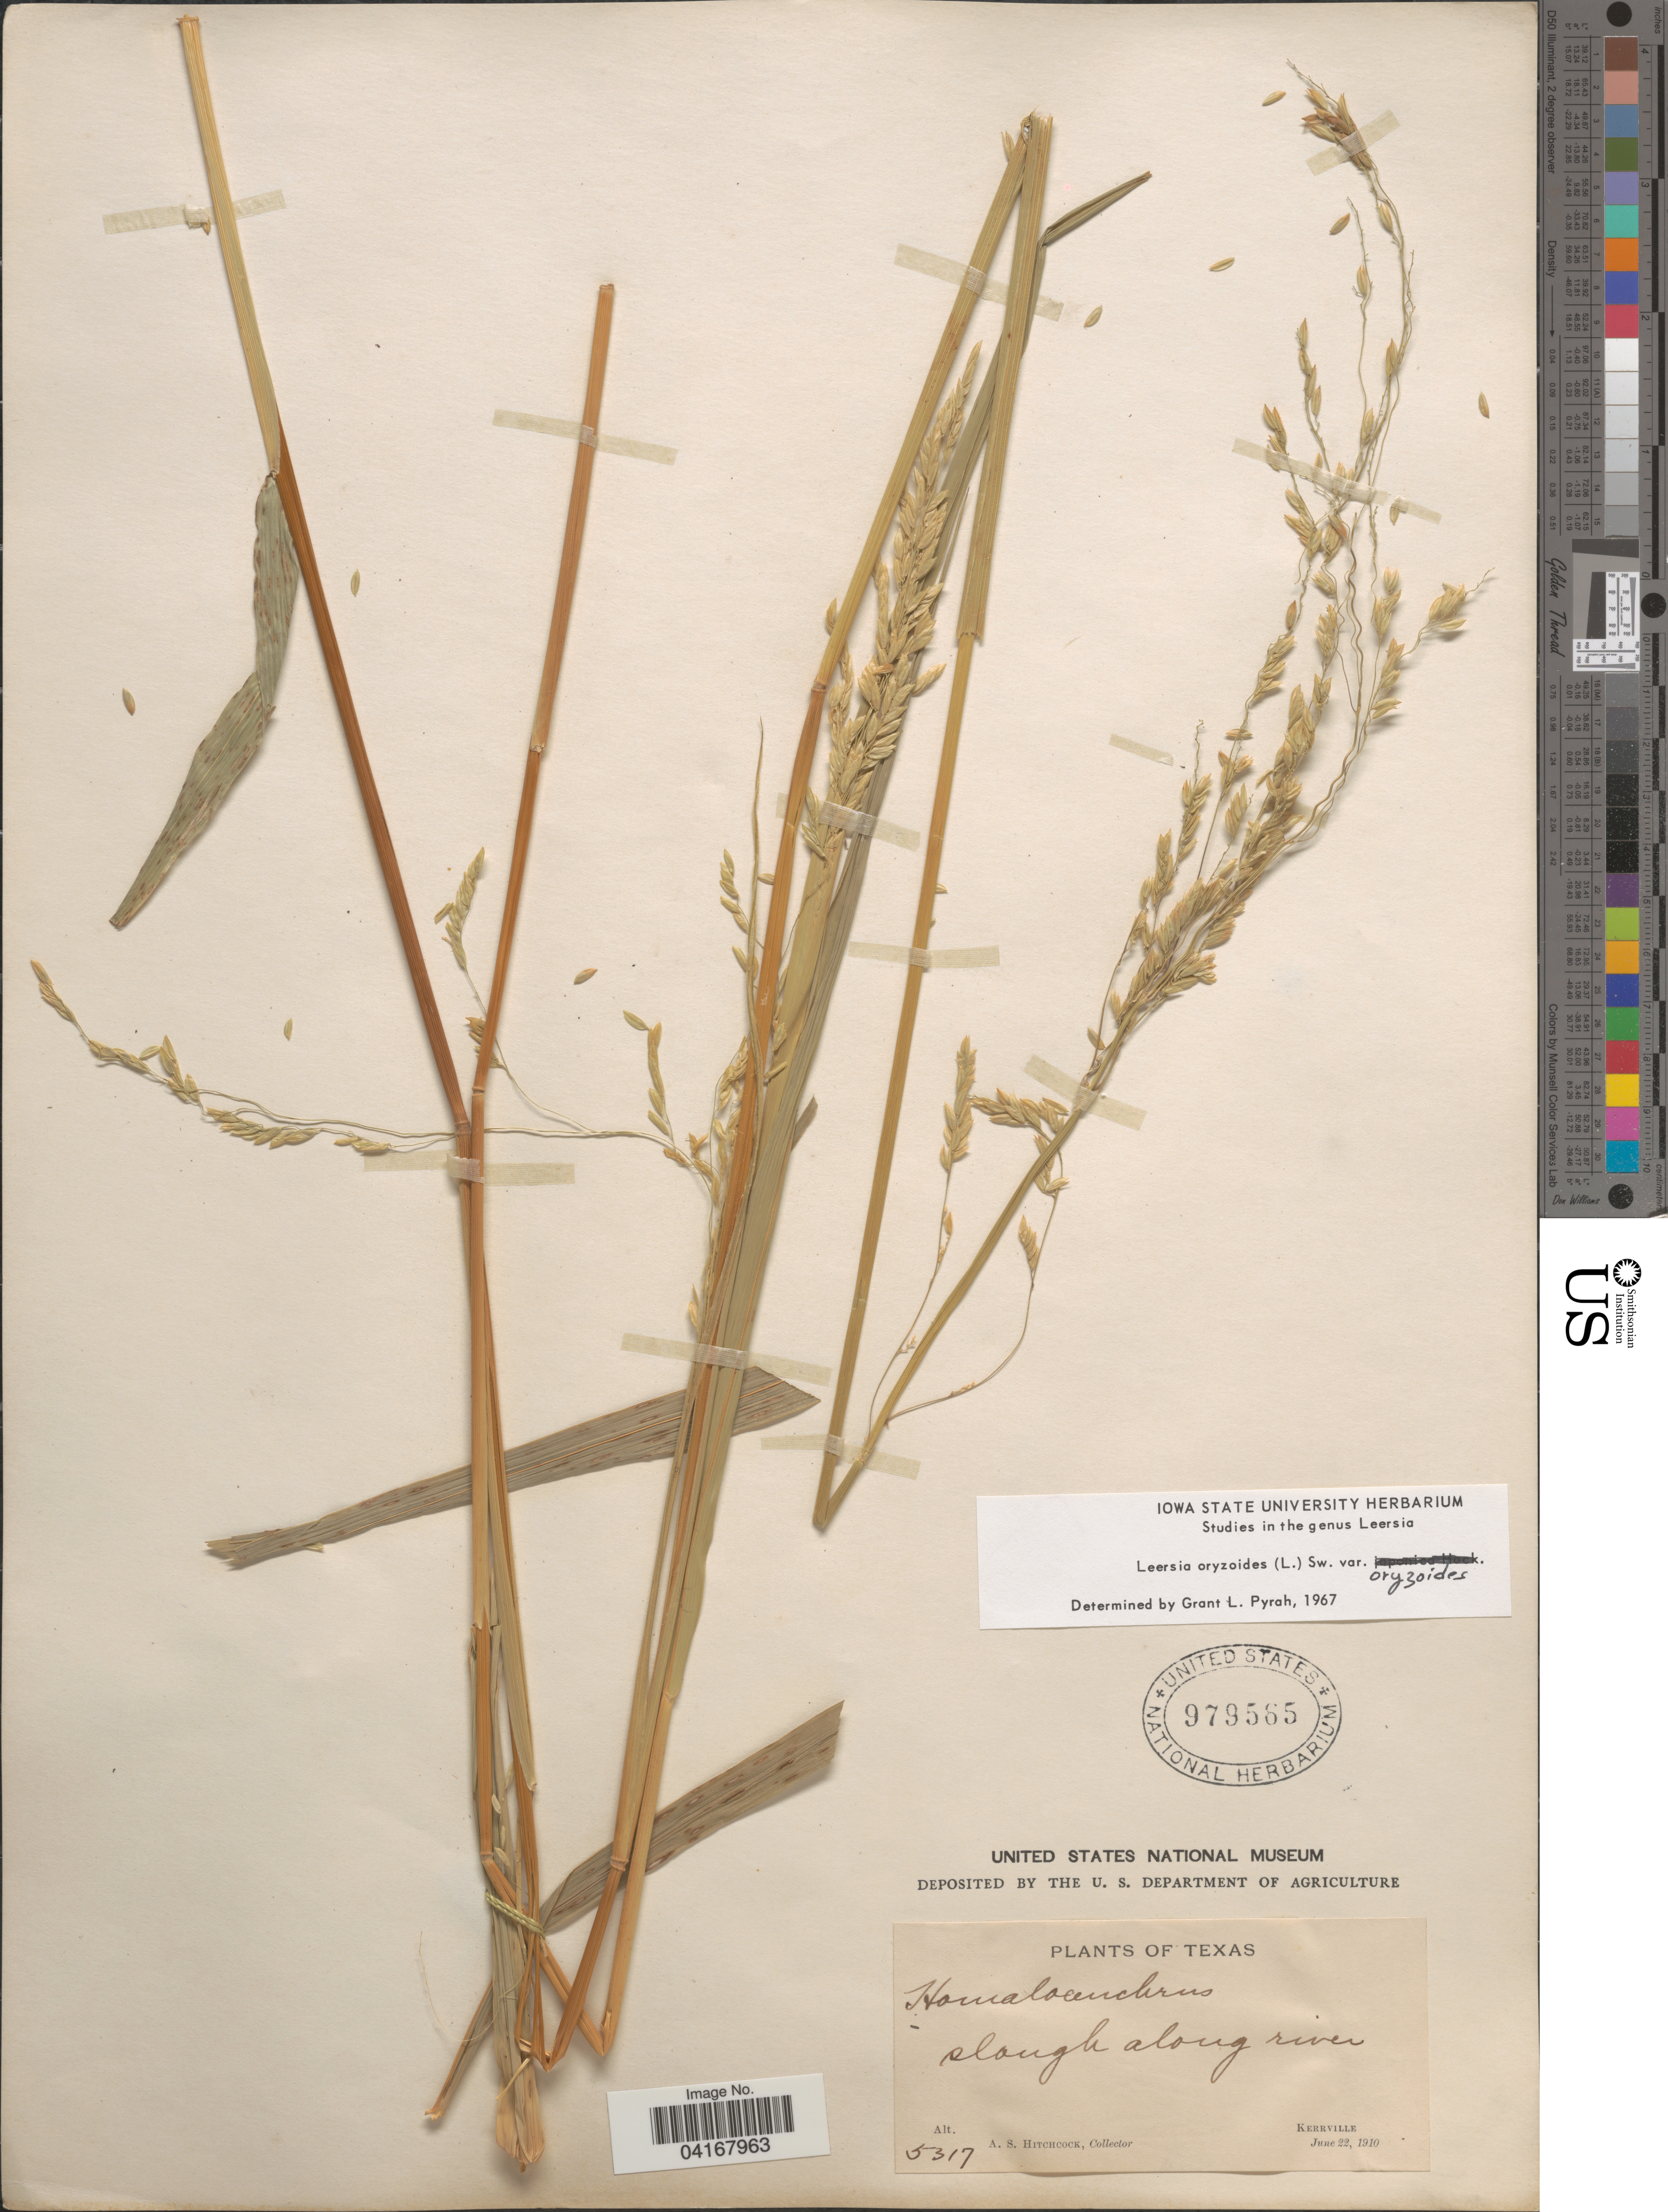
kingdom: Plantae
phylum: Tracheophyta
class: Liliopsida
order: Poales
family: Poaceae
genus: Leersia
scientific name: Leersia oryzoides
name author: (L.) Sw.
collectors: A. S. Hitchcock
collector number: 5317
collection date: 1910-06-22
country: United States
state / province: Texas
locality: Slough along river. Kerrville.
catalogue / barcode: US 979565